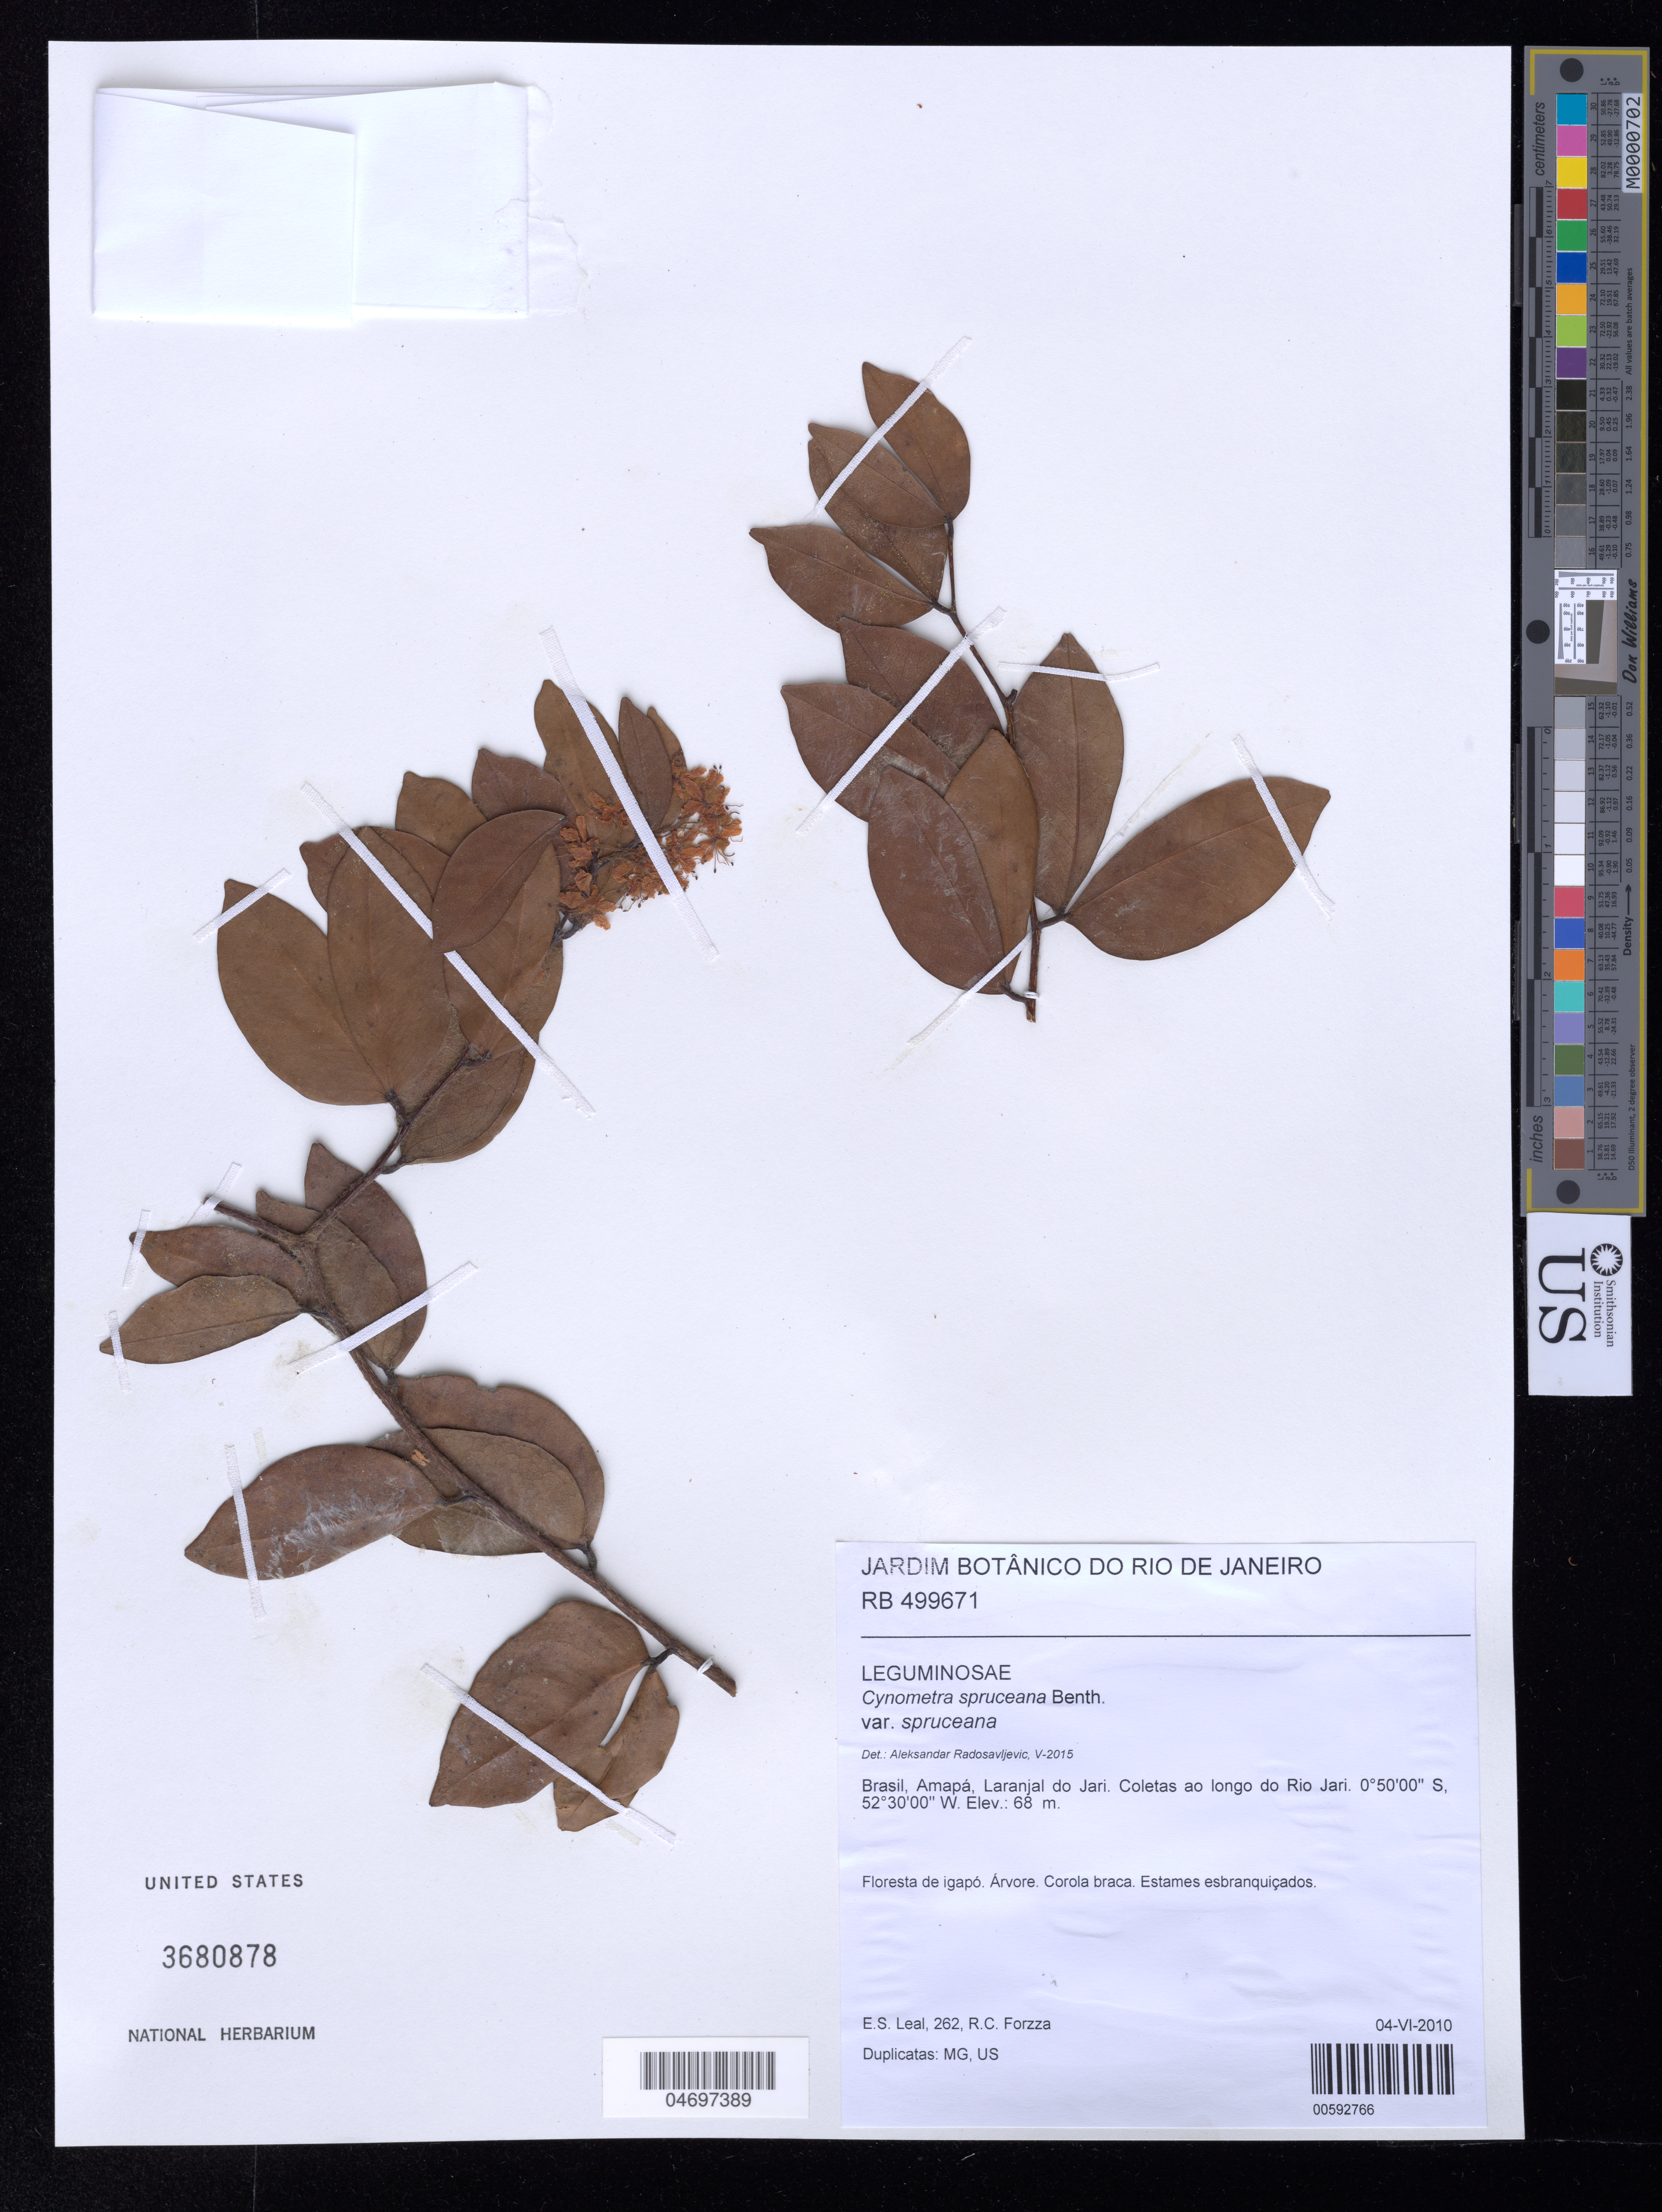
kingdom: Plantae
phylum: Tracheophyta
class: Magnoliopsida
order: Fabales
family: Fabaceae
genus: Cynometra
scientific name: Cynometra spruceana var. spruceana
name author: Benth.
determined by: Radosavljevic, Aleksandar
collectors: E.S. Leal & R. C. Forzza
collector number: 262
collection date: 2010-06-04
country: Brazil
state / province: Amapá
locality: Laranjal do Jari. coletas ao longo do Rio Jari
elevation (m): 68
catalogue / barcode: US 3680878